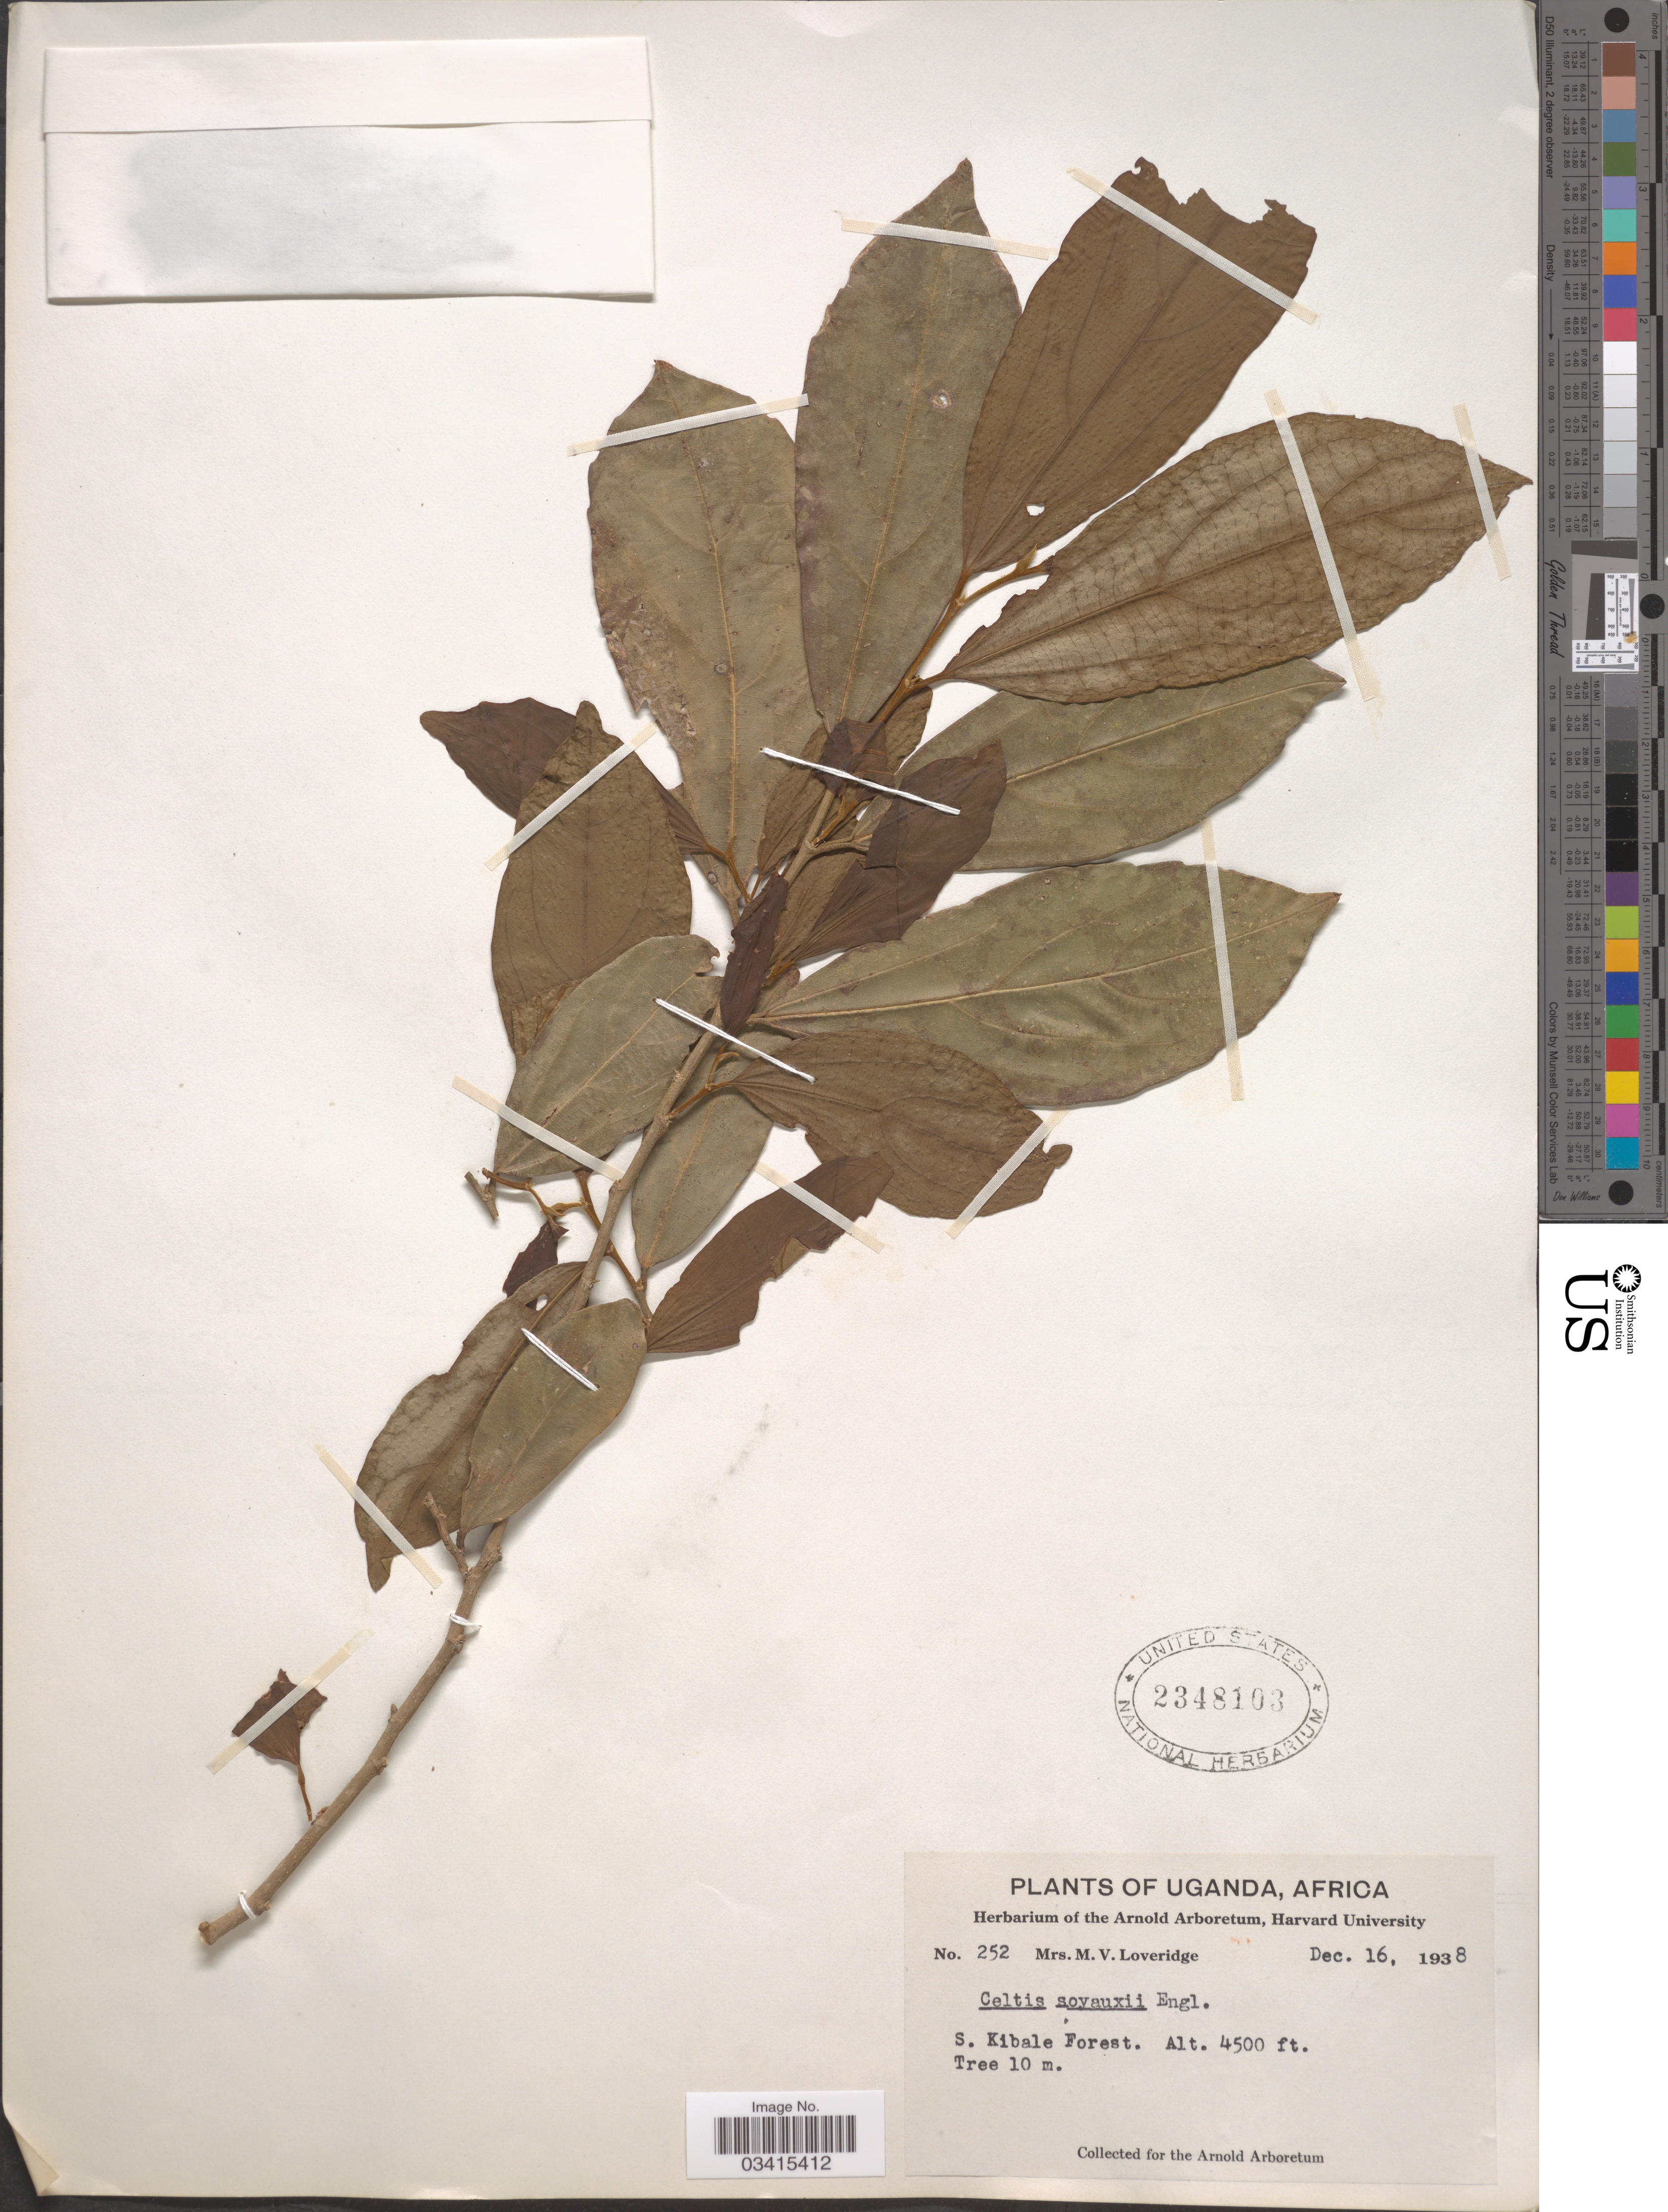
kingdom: Plantae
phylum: Tracheophyta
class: Magnoliopsida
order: Rosales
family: Cannabaceae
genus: Celtis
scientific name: Celtis soyauxii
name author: Engl.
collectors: M. Loveridge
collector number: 252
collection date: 1938-12-16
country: Uganda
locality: S. Kibale Forest.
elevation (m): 1372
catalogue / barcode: US 2348103